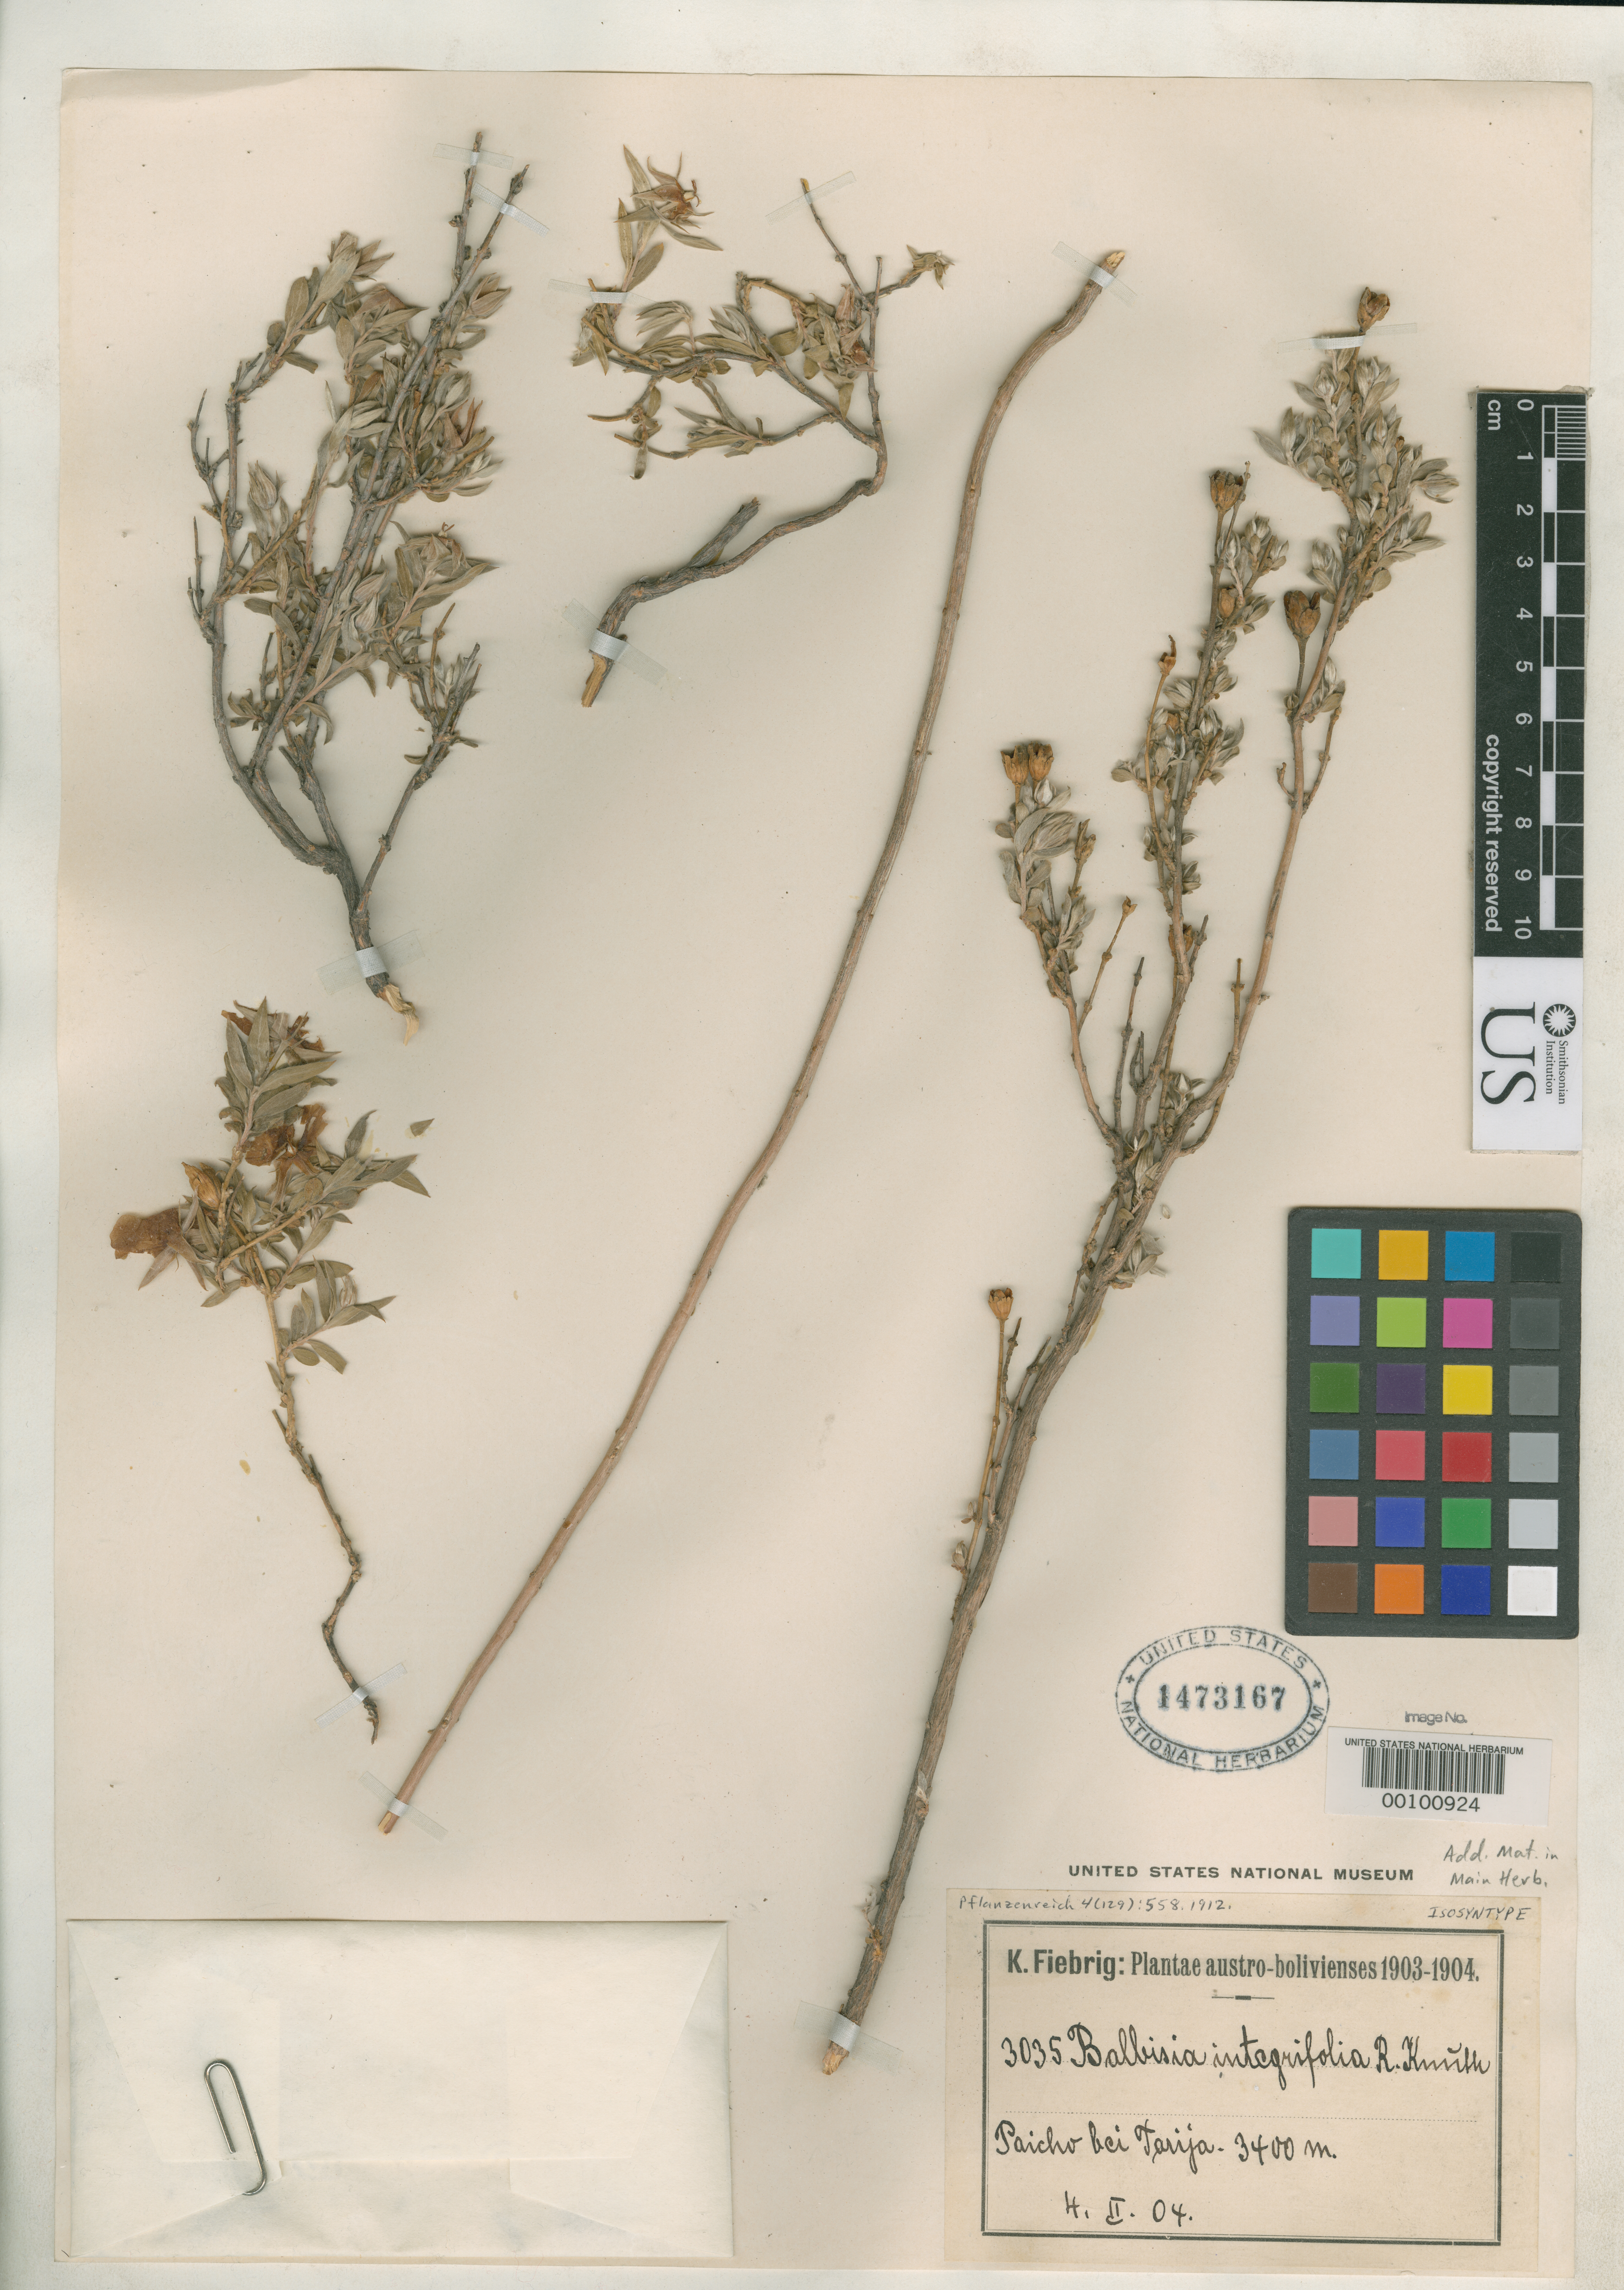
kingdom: Plantae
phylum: Tracheophyta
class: Magnoliopsida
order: Geraniales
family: Vivianiaceae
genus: Balbisia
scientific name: Balbisia integrifolia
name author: R. Knuth in Engl.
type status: Isosyntype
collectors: K. Fiebrig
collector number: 3035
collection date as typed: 04 Feb 1904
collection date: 1904-02-04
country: Bolivia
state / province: Tarija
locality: Paicho bei Tarija.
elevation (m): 3400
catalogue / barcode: US 1473167